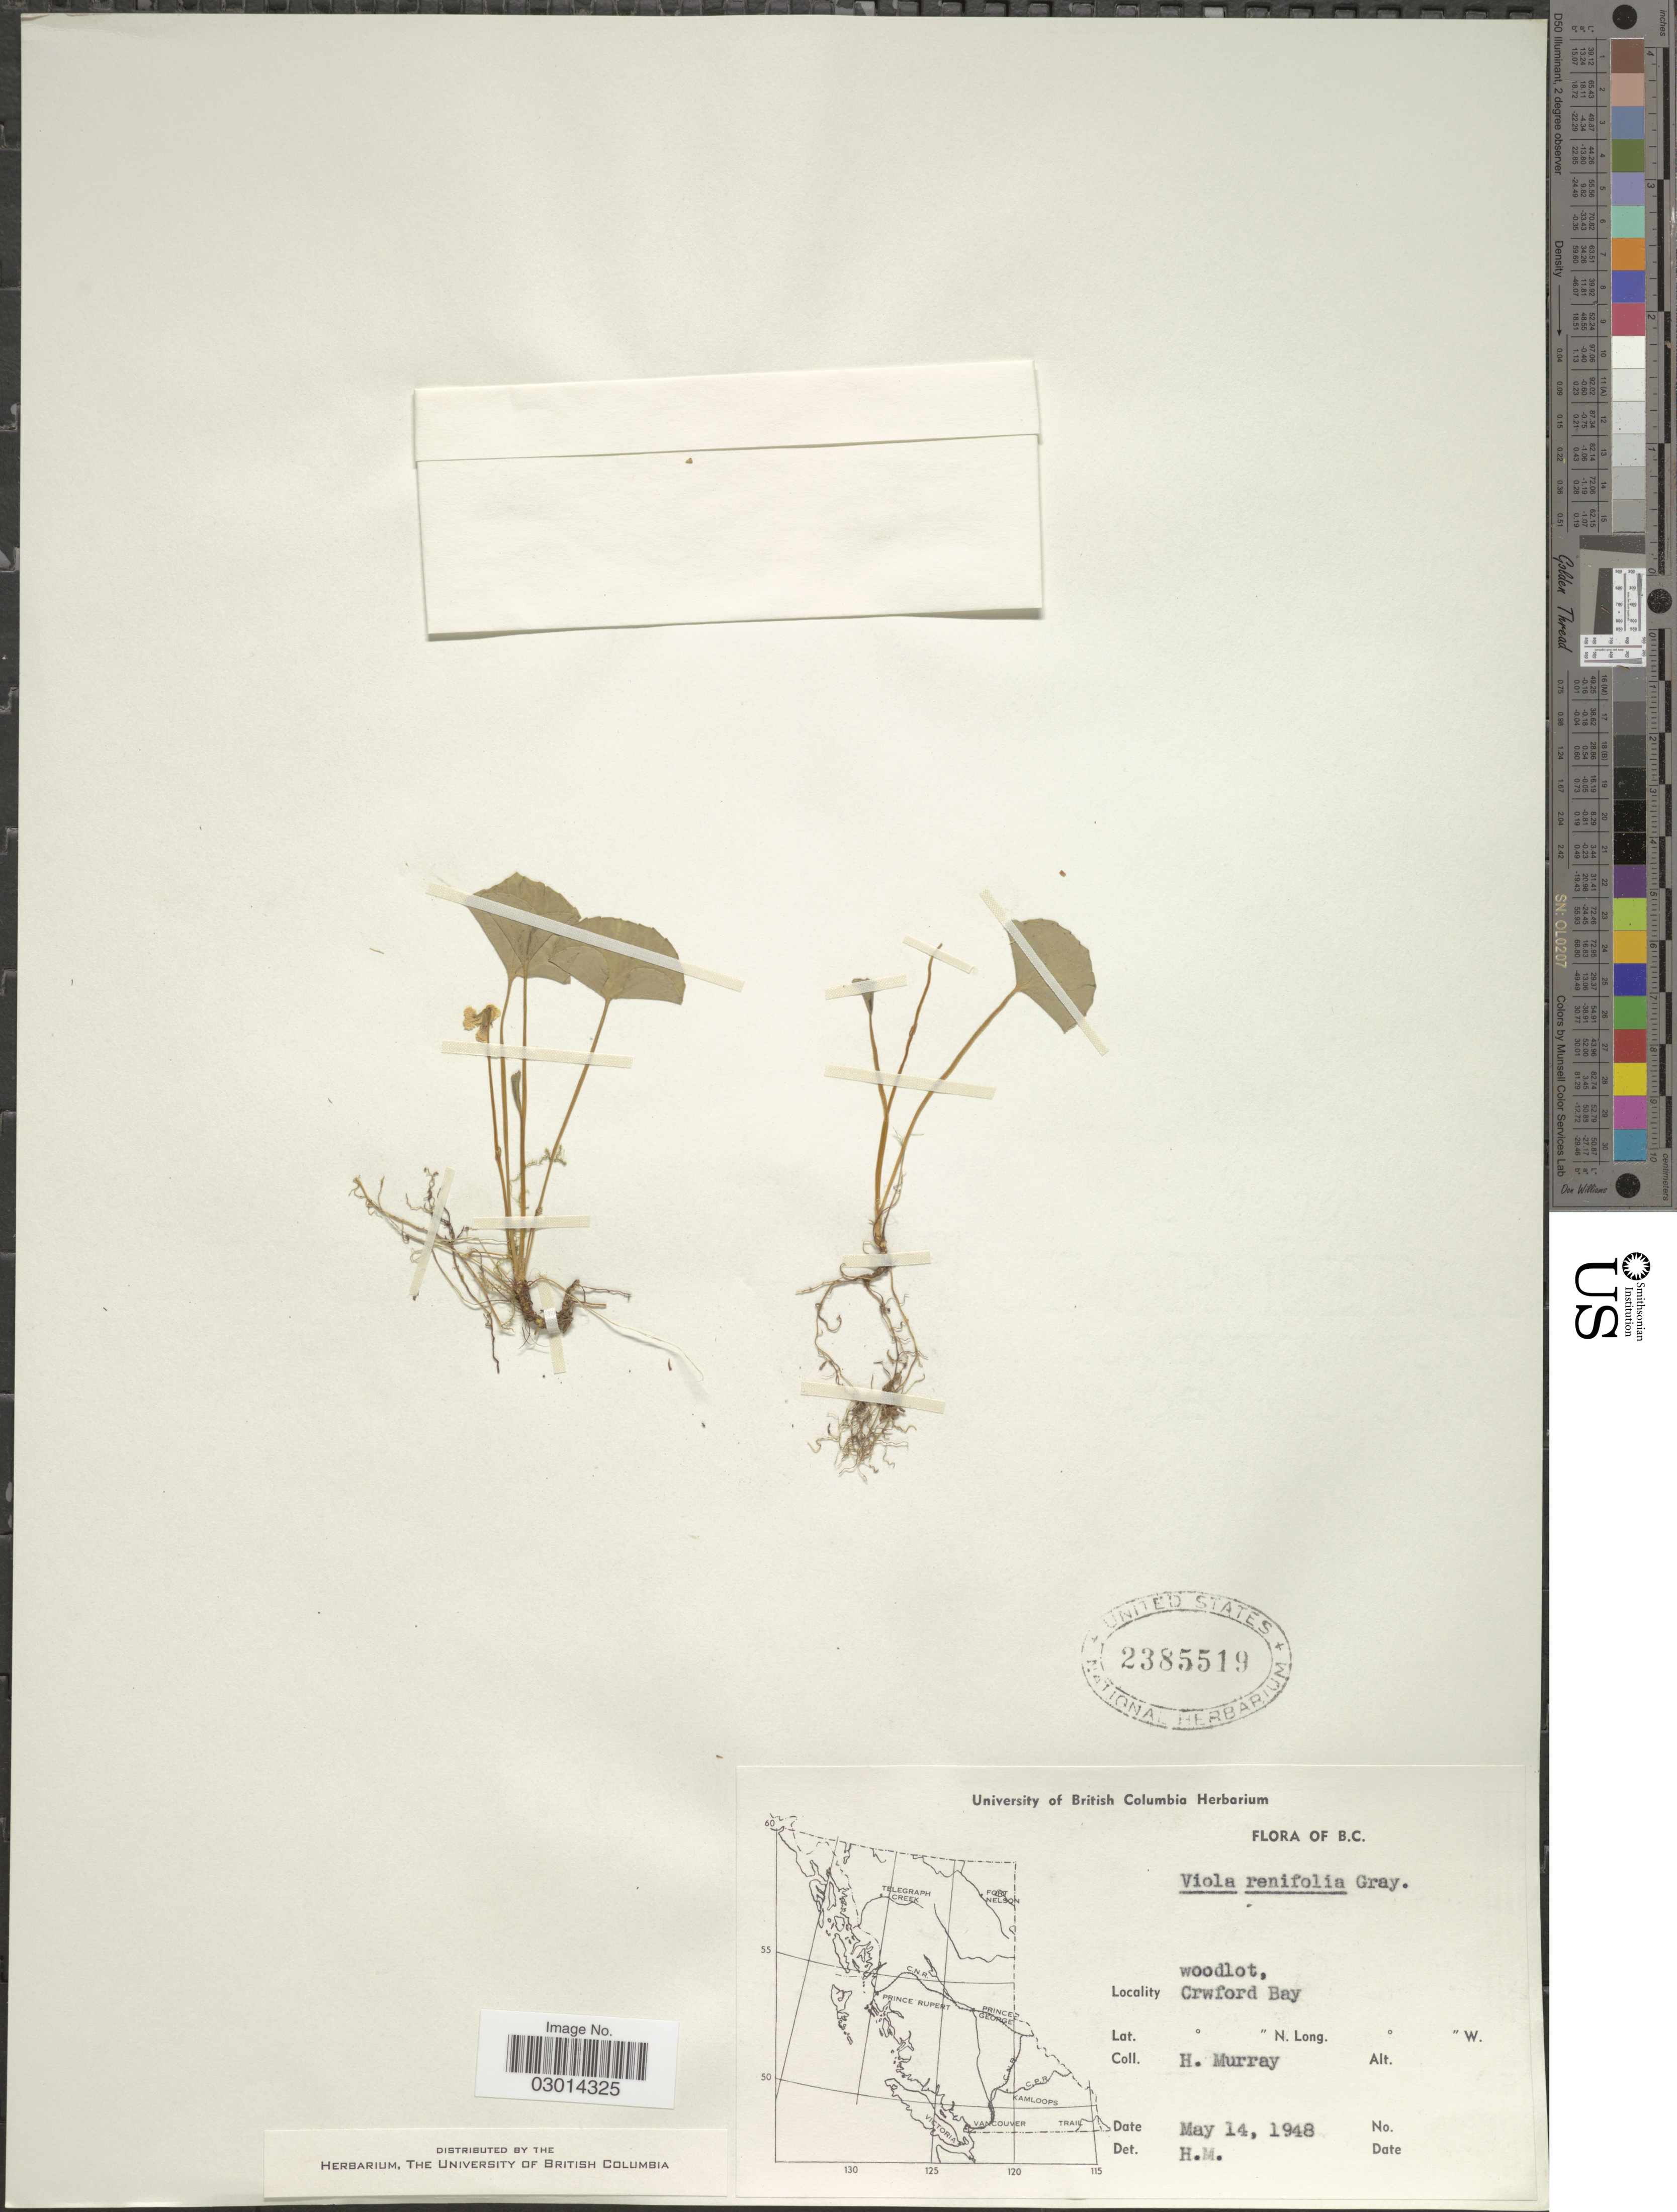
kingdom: Plantae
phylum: Tracheophyta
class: Magnoliopsida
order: Malpighiales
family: Violaceae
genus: Viola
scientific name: Viola renifolia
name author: A. Gray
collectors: H. Murray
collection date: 1948-05-14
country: Canada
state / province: British Columbia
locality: B.C. Crwford Bay.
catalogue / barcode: US 2385519